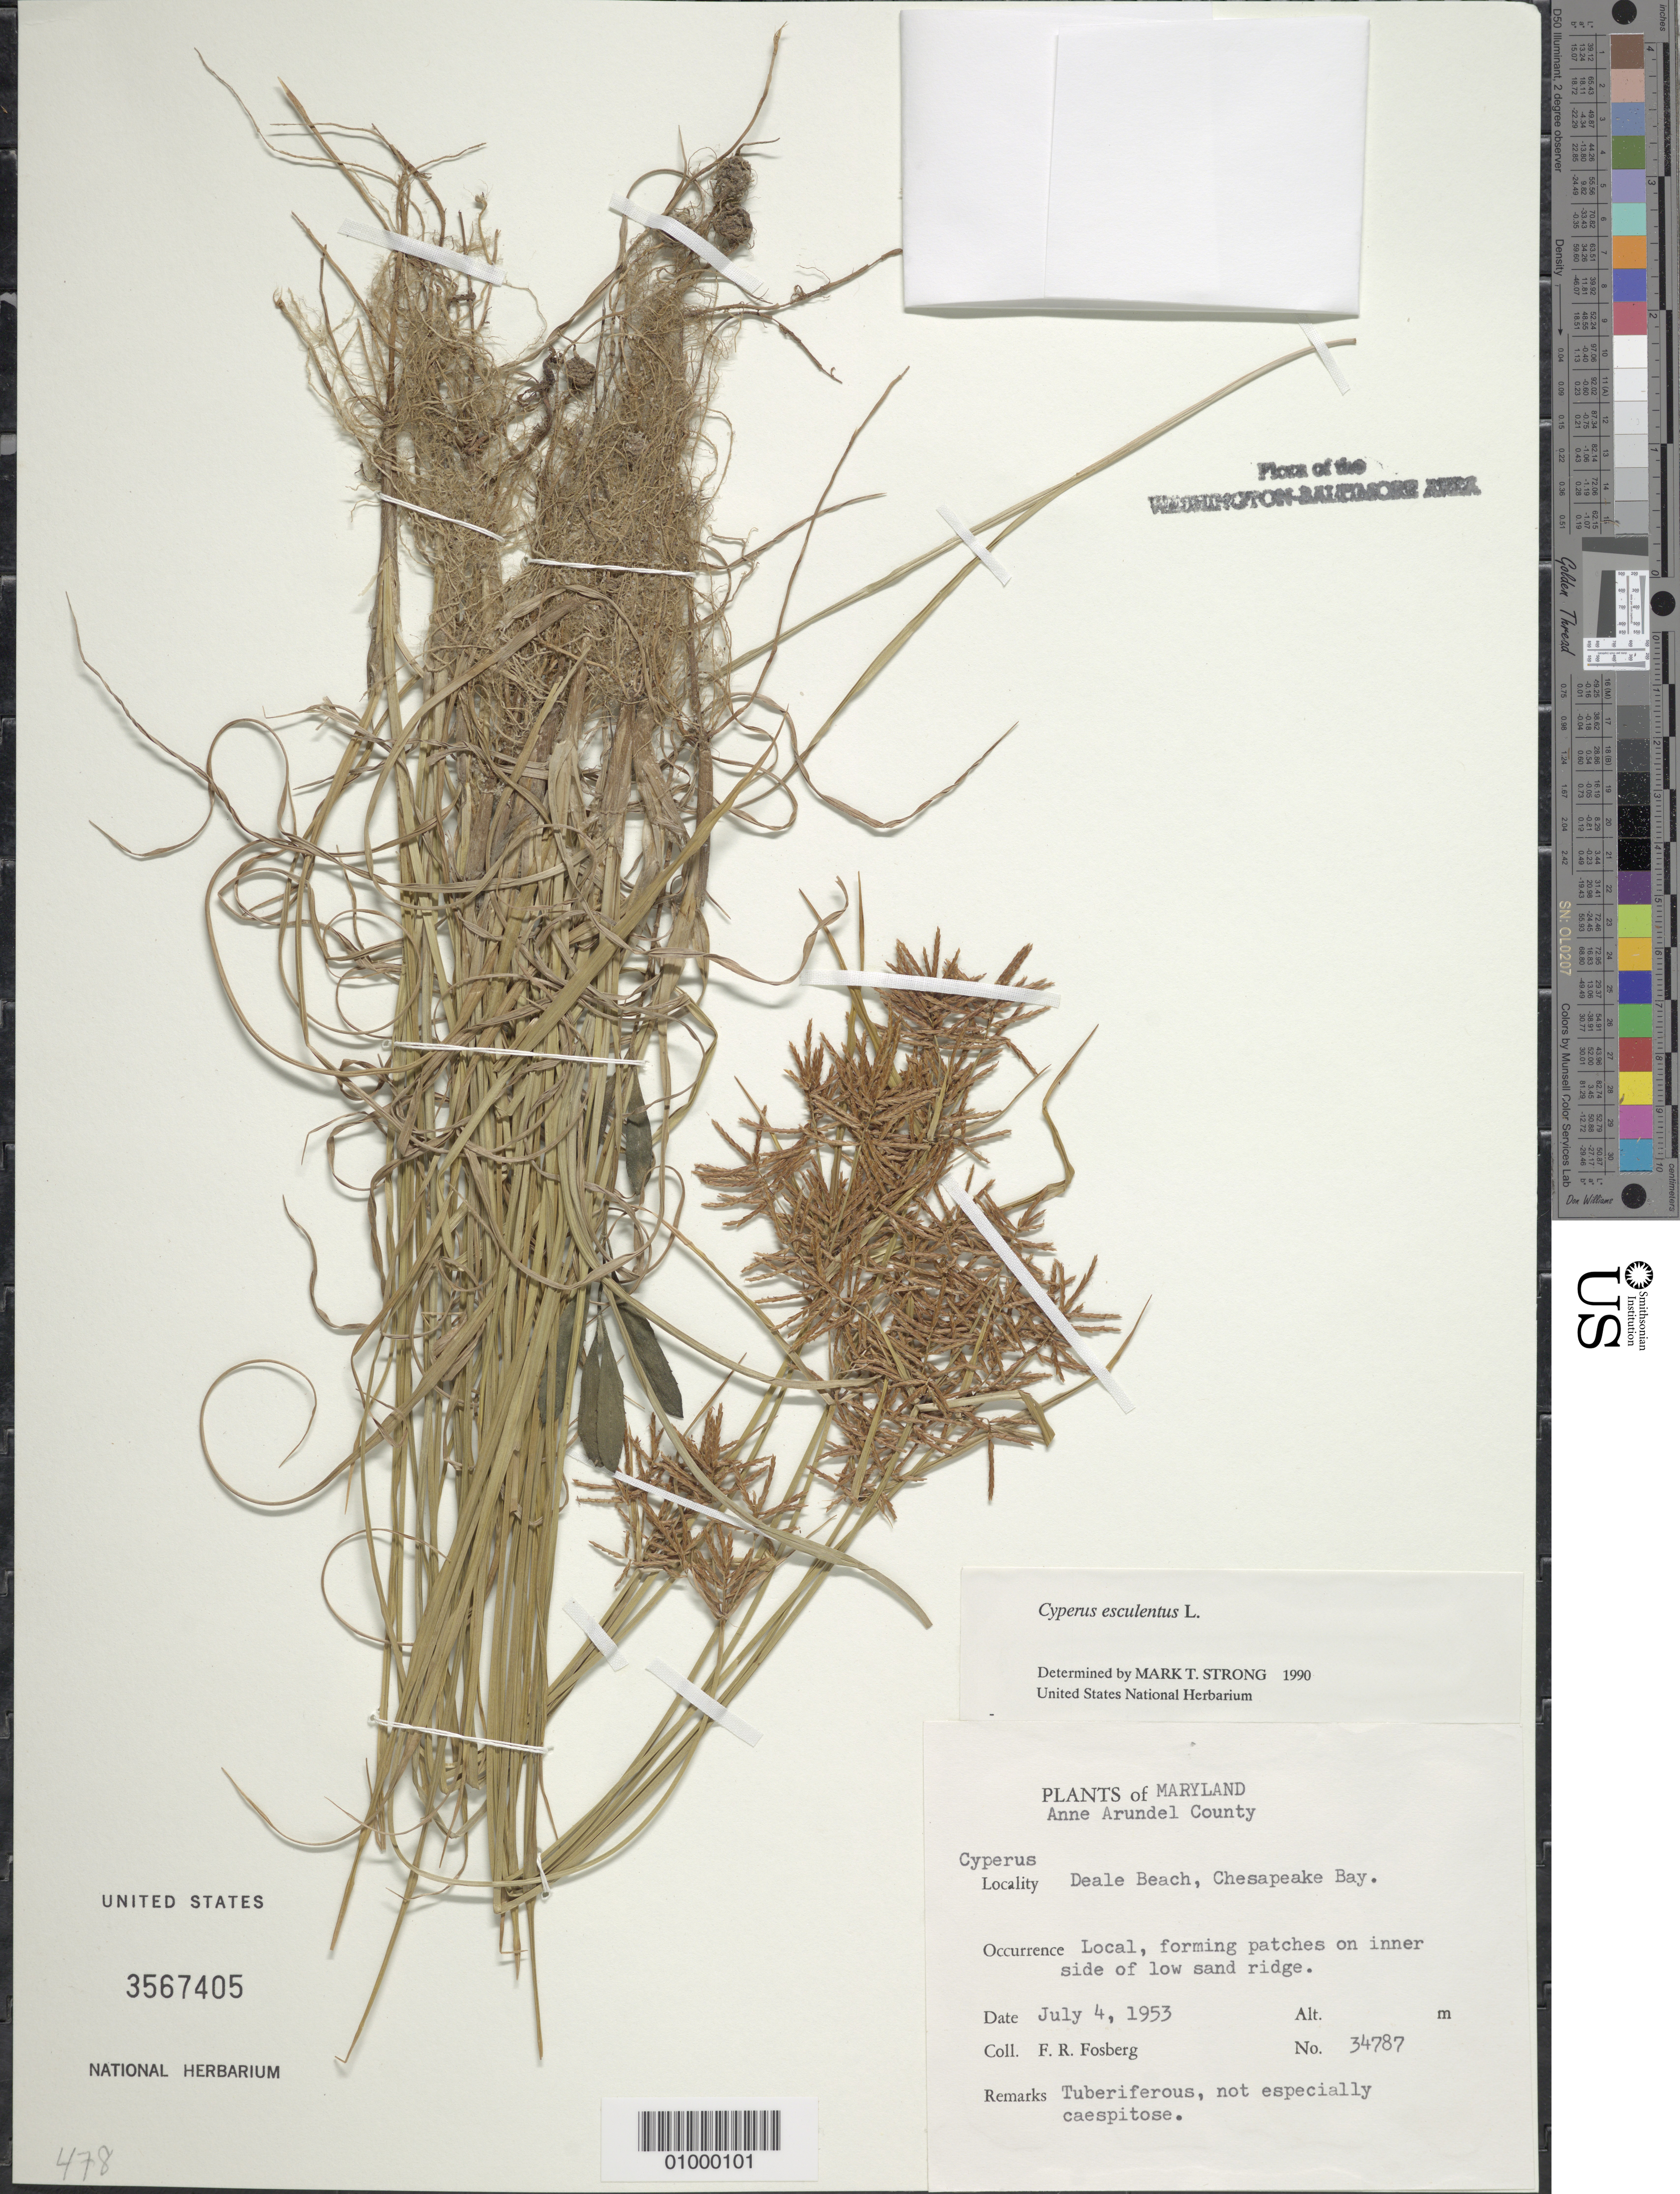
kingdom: Plantae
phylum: Tracheophyta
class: Liliopsida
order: Poales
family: Cyperaceae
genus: Cyperus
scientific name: Cyperus esculentus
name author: L.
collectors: F. R. Fosberg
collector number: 34787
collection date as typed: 04 Jul 1953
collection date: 1953-07-04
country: United States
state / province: Maryland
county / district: Anne Arundel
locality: Deale Beach, Chesapeake Bay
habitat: forming patches on inner side of low sand ridge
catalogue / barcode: US 3567405